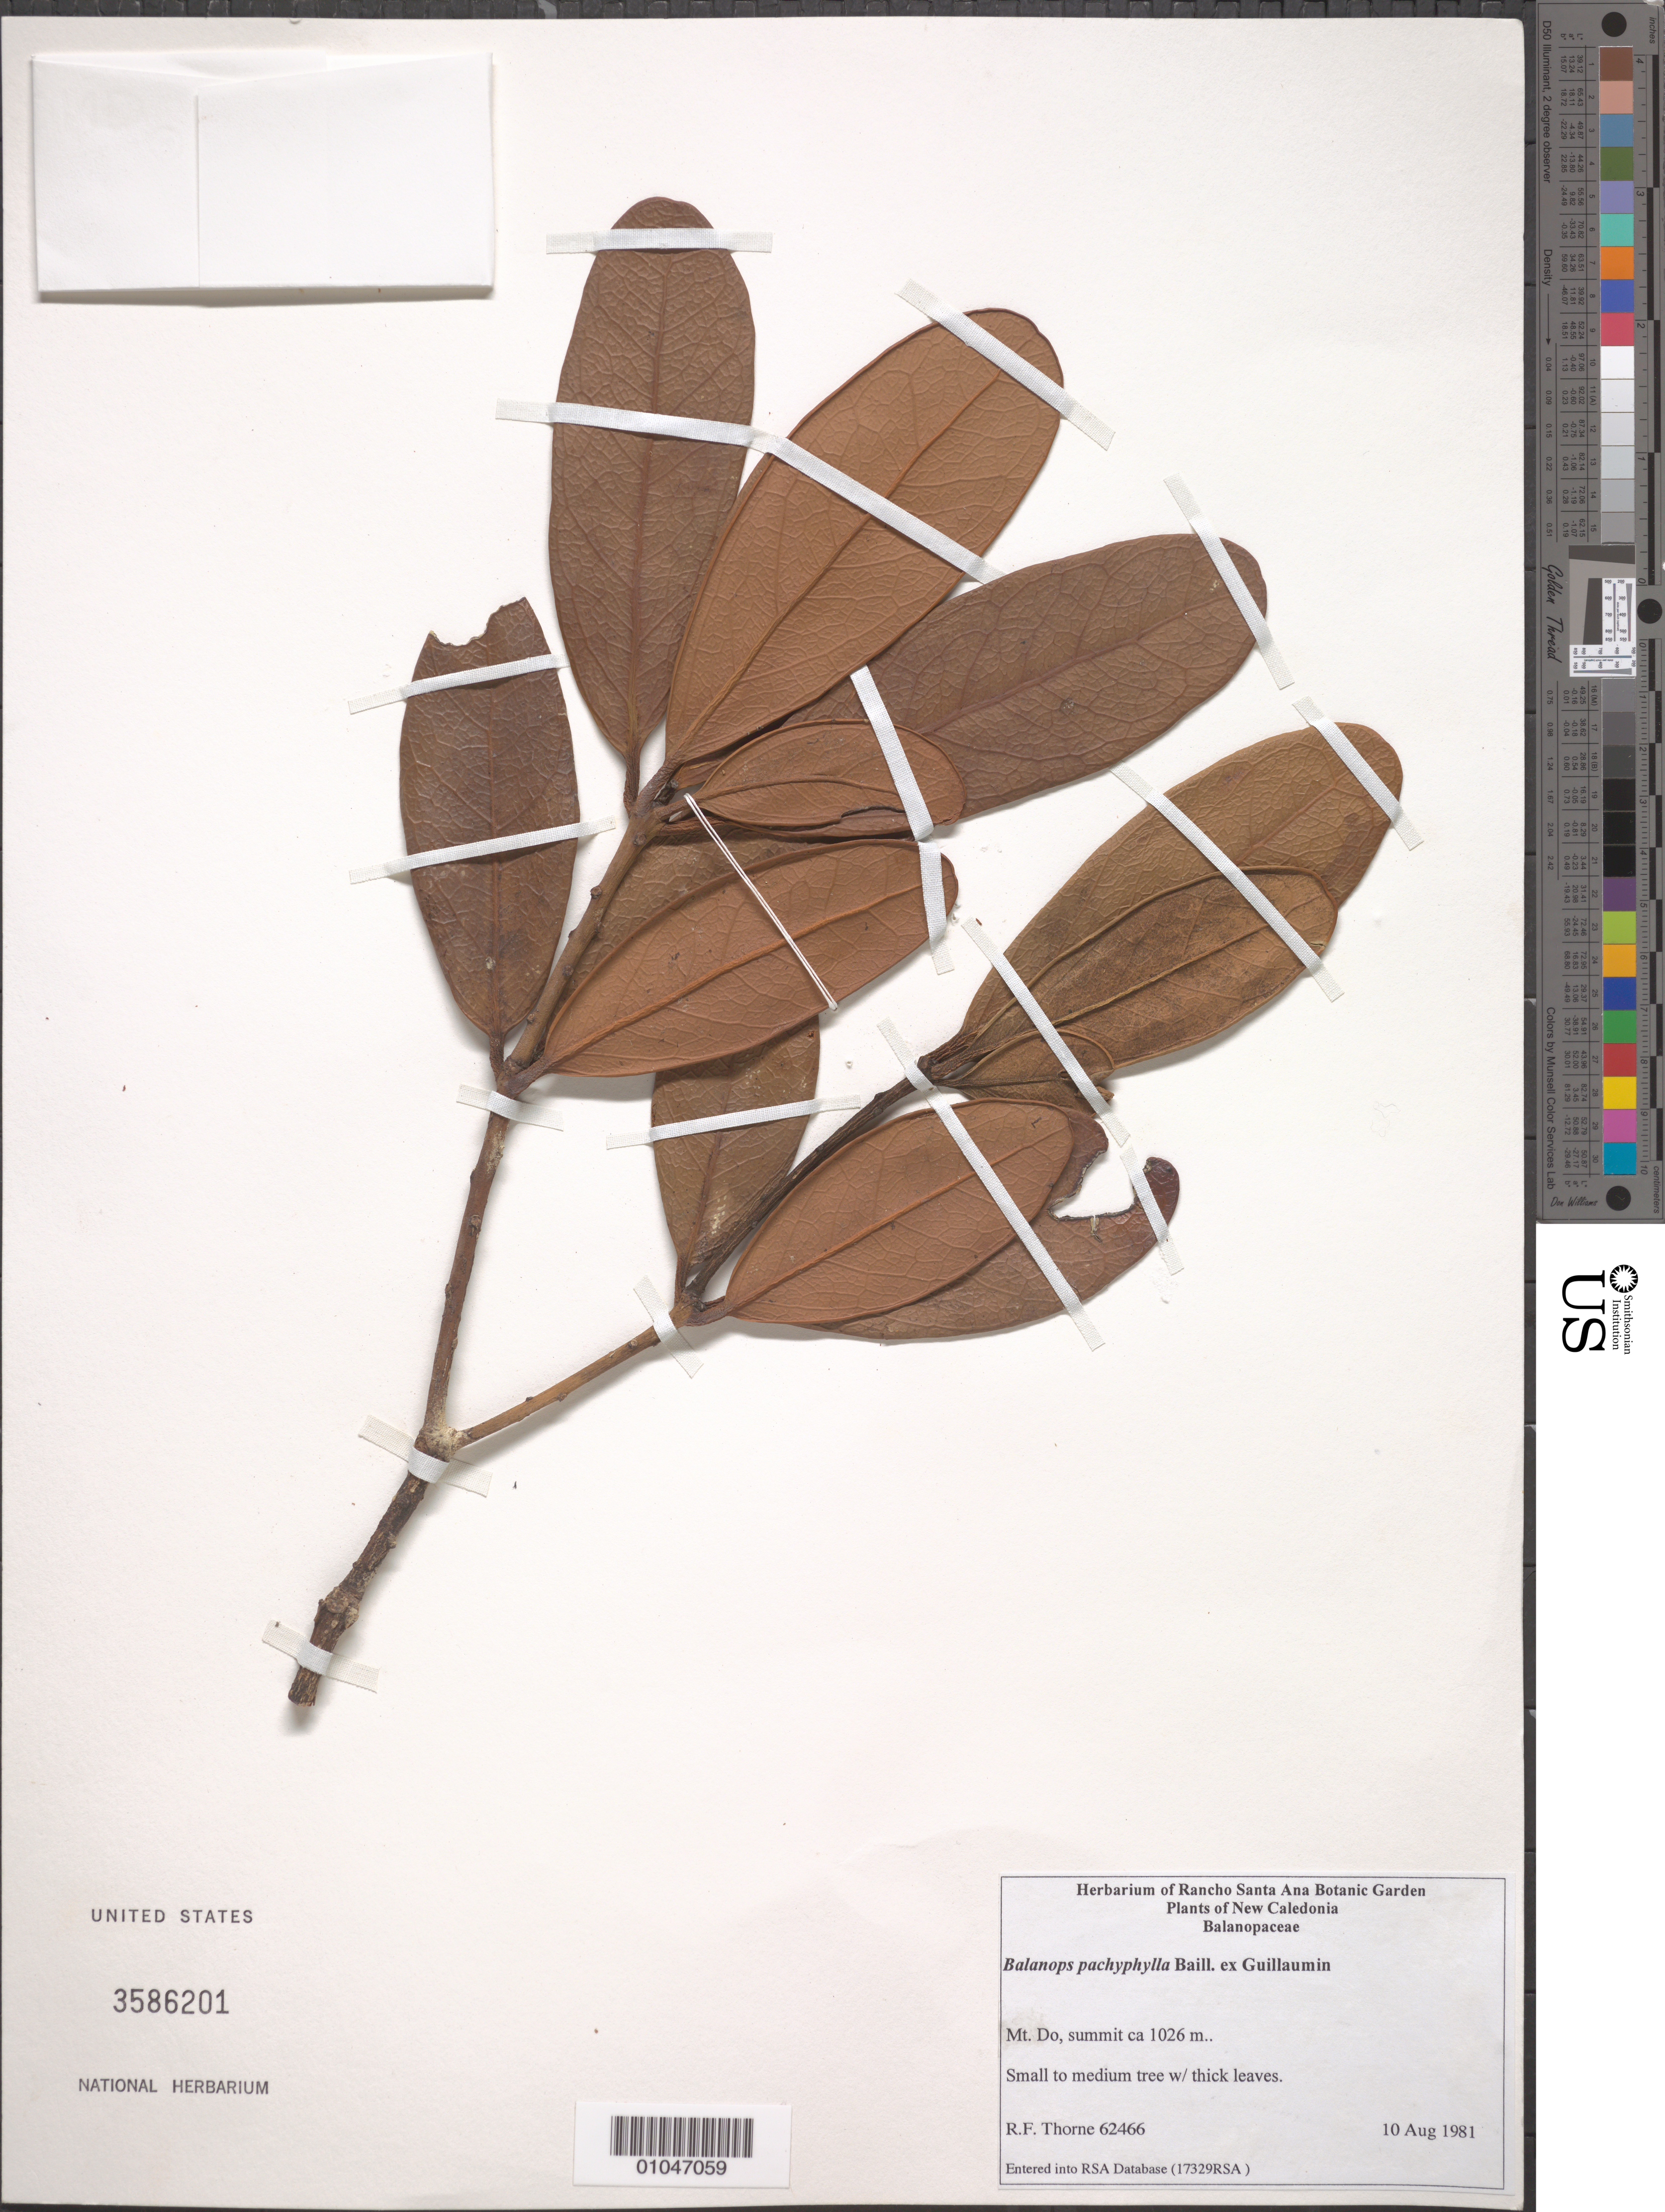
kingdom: Plantae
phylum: Tracheophyta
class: Magnoliopsida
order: Malpighiales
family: Balanopaceae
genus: Balanops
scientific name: Balanops pachyphylla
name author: Baill. ex Guillaumin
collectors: R. F. Thorne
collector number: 62466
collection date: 1981-08-10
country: New Caledonia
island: New Caledonia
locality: Mount Do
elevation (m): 1026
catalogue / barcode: US 3586201